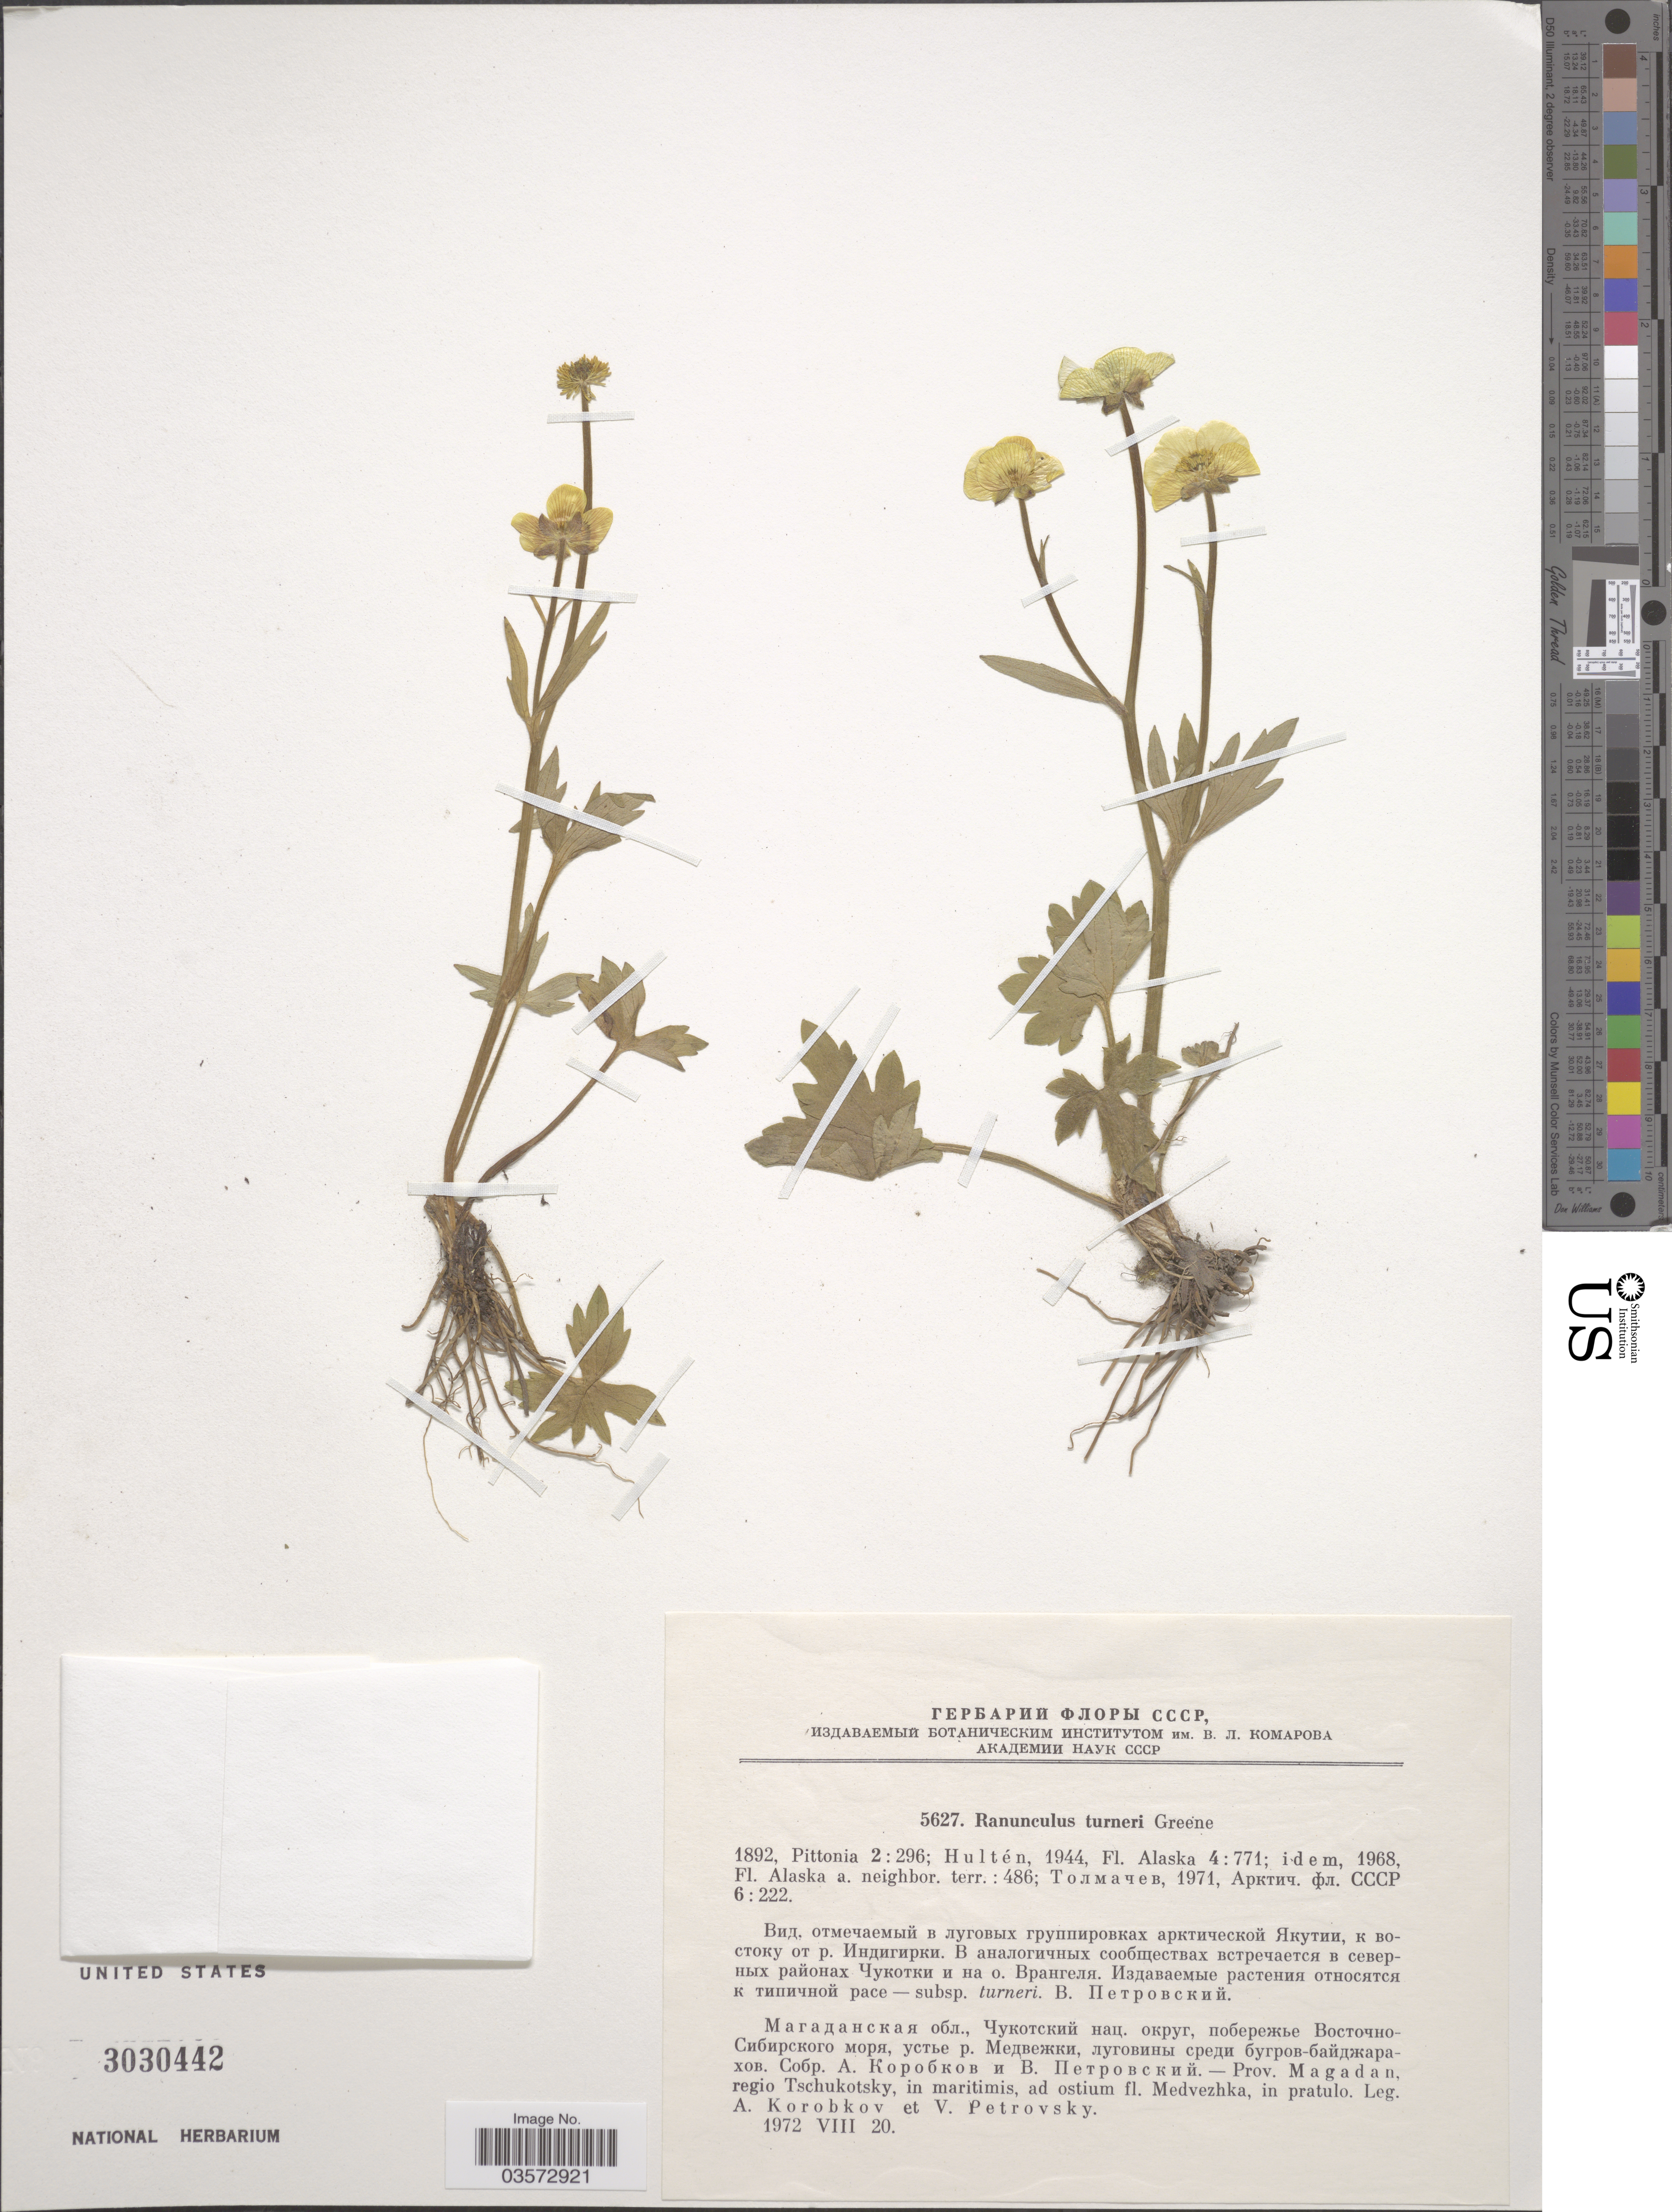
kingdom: Plantae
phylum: Tracheophyta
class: Magnoliopsida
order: Ranunculales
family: Ranunculaceae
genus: Ranunculus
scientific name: Ranunculus turneri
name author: Greene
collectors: A. Korobkov & V. Petrovsky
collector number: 5627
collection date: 1972-08-20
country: Russian Federation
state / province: Magadan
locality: Regio Tschukotsky, in maritimis, ad ostium fl. Medvezhka.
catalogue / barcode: US 3030442